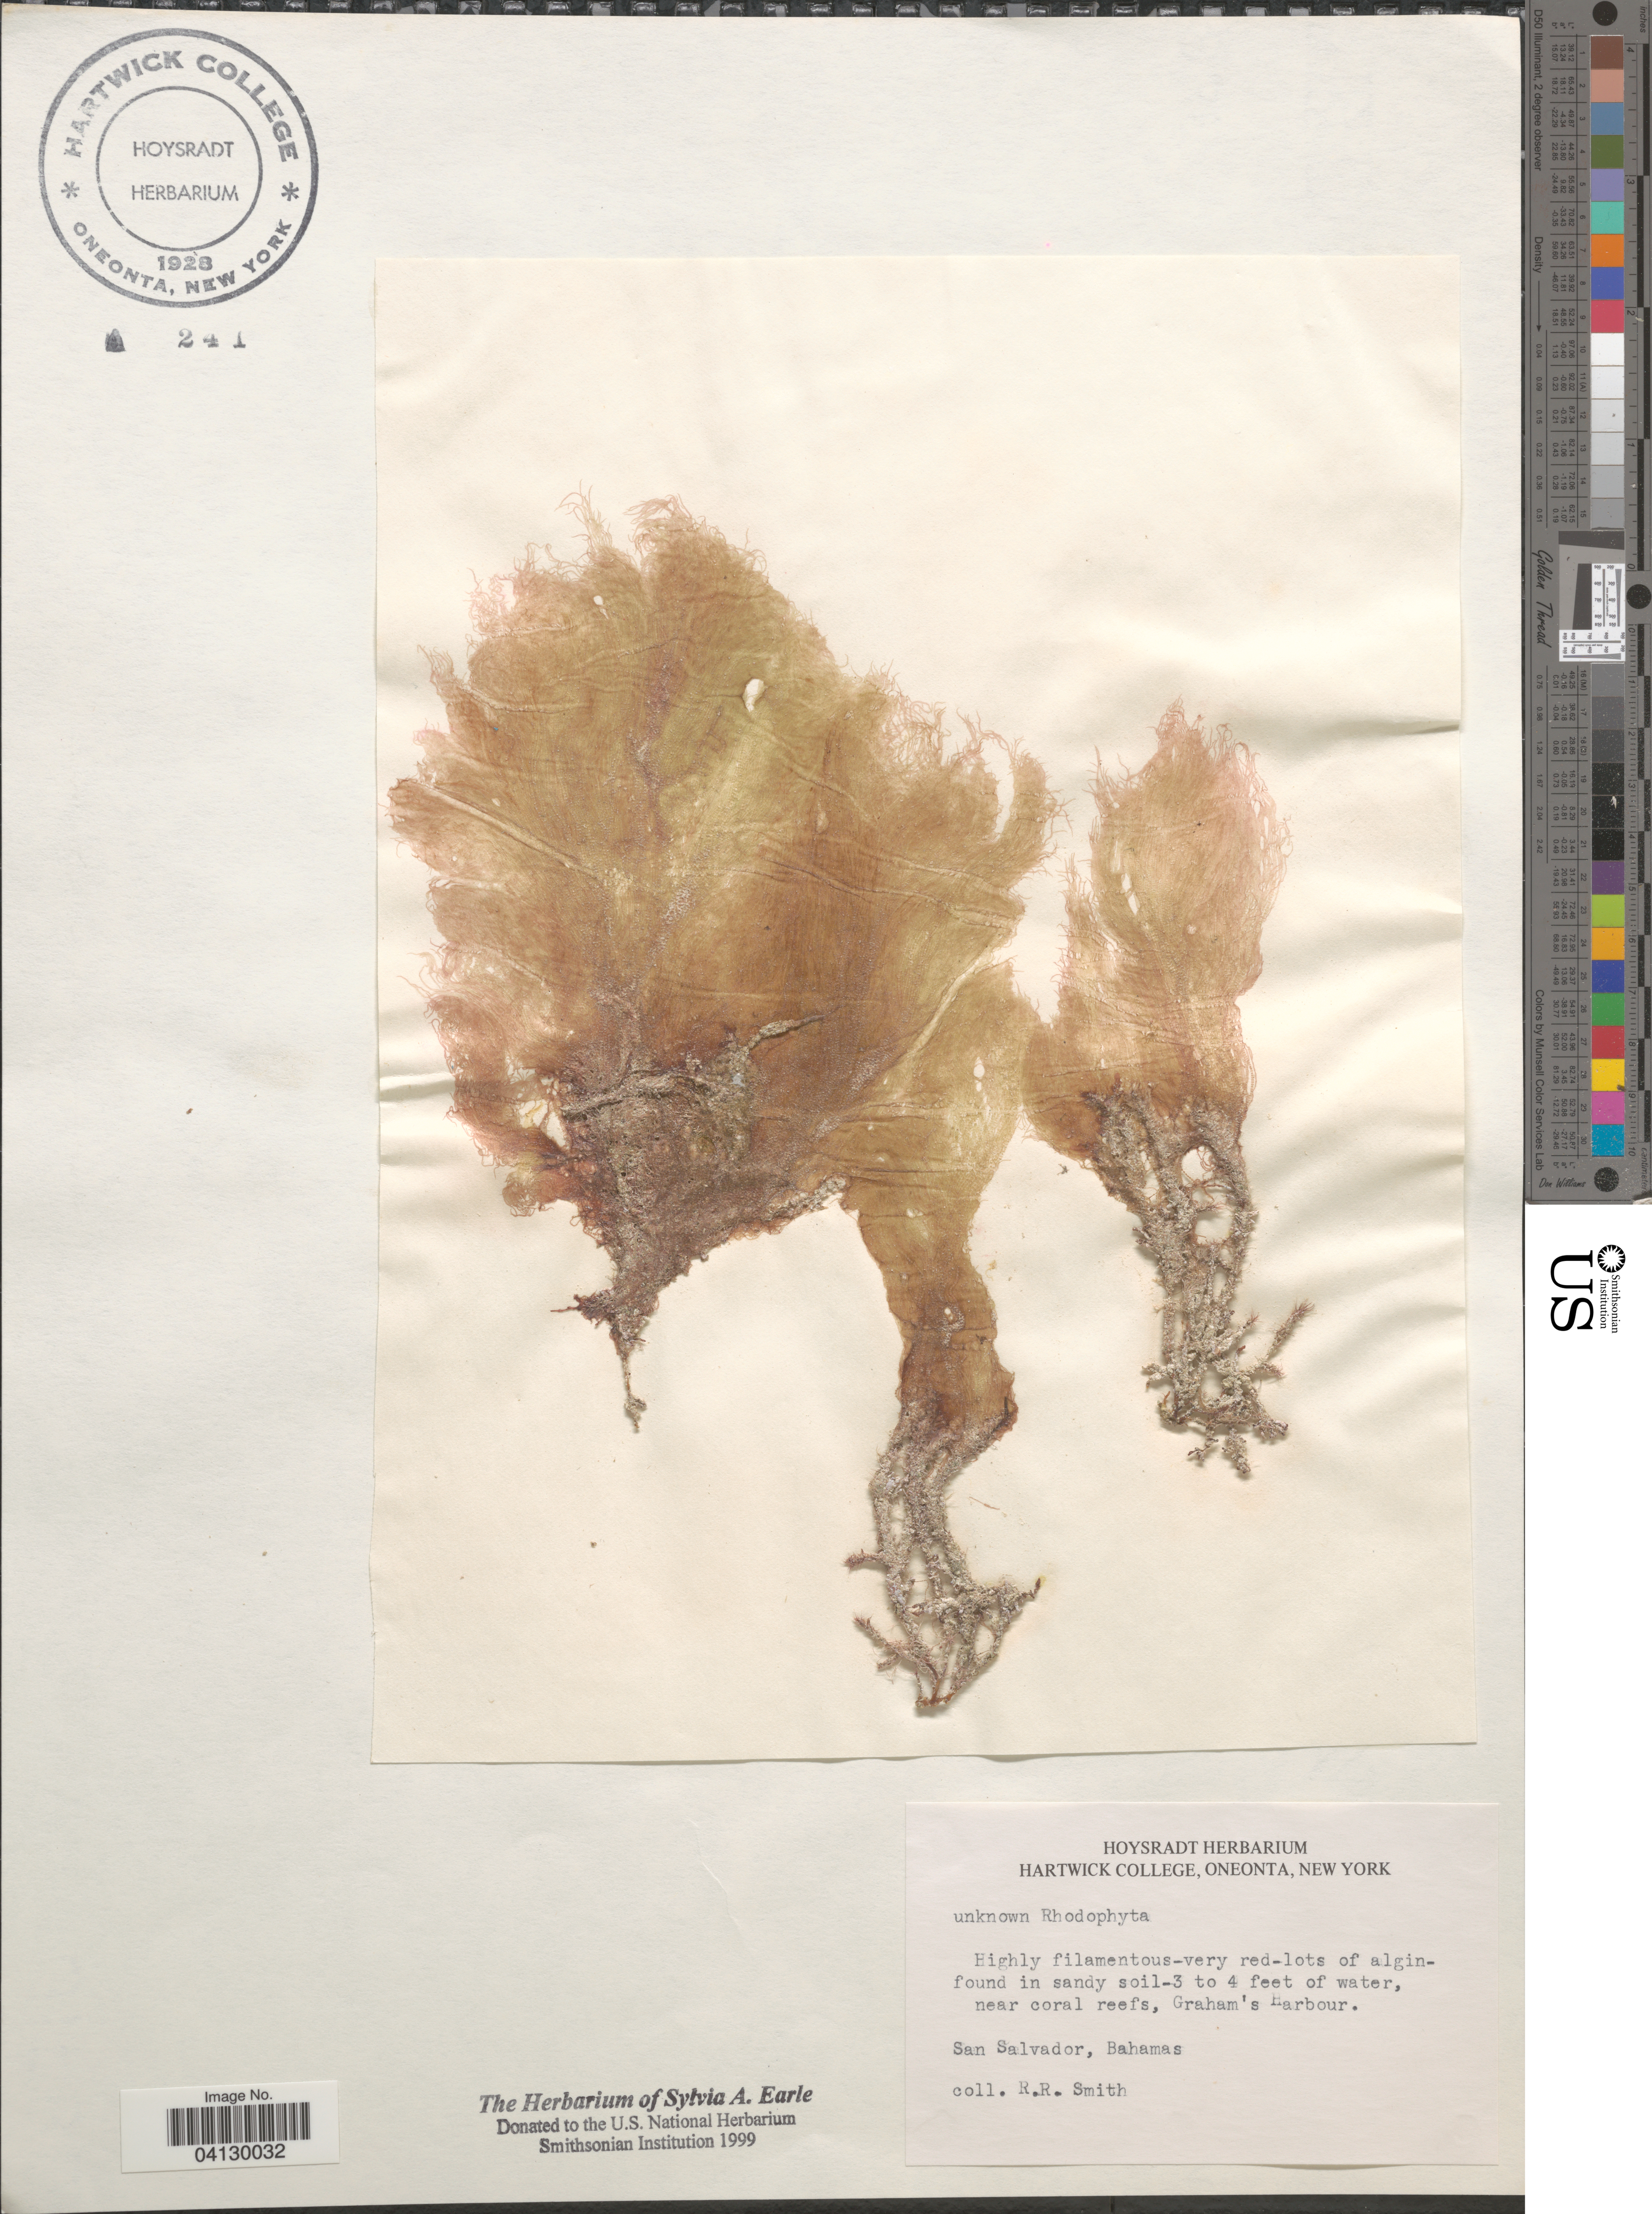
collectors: R. Smith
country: Bahamas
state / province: San Salvador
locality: Near coral reefs, Graham's Harbour.